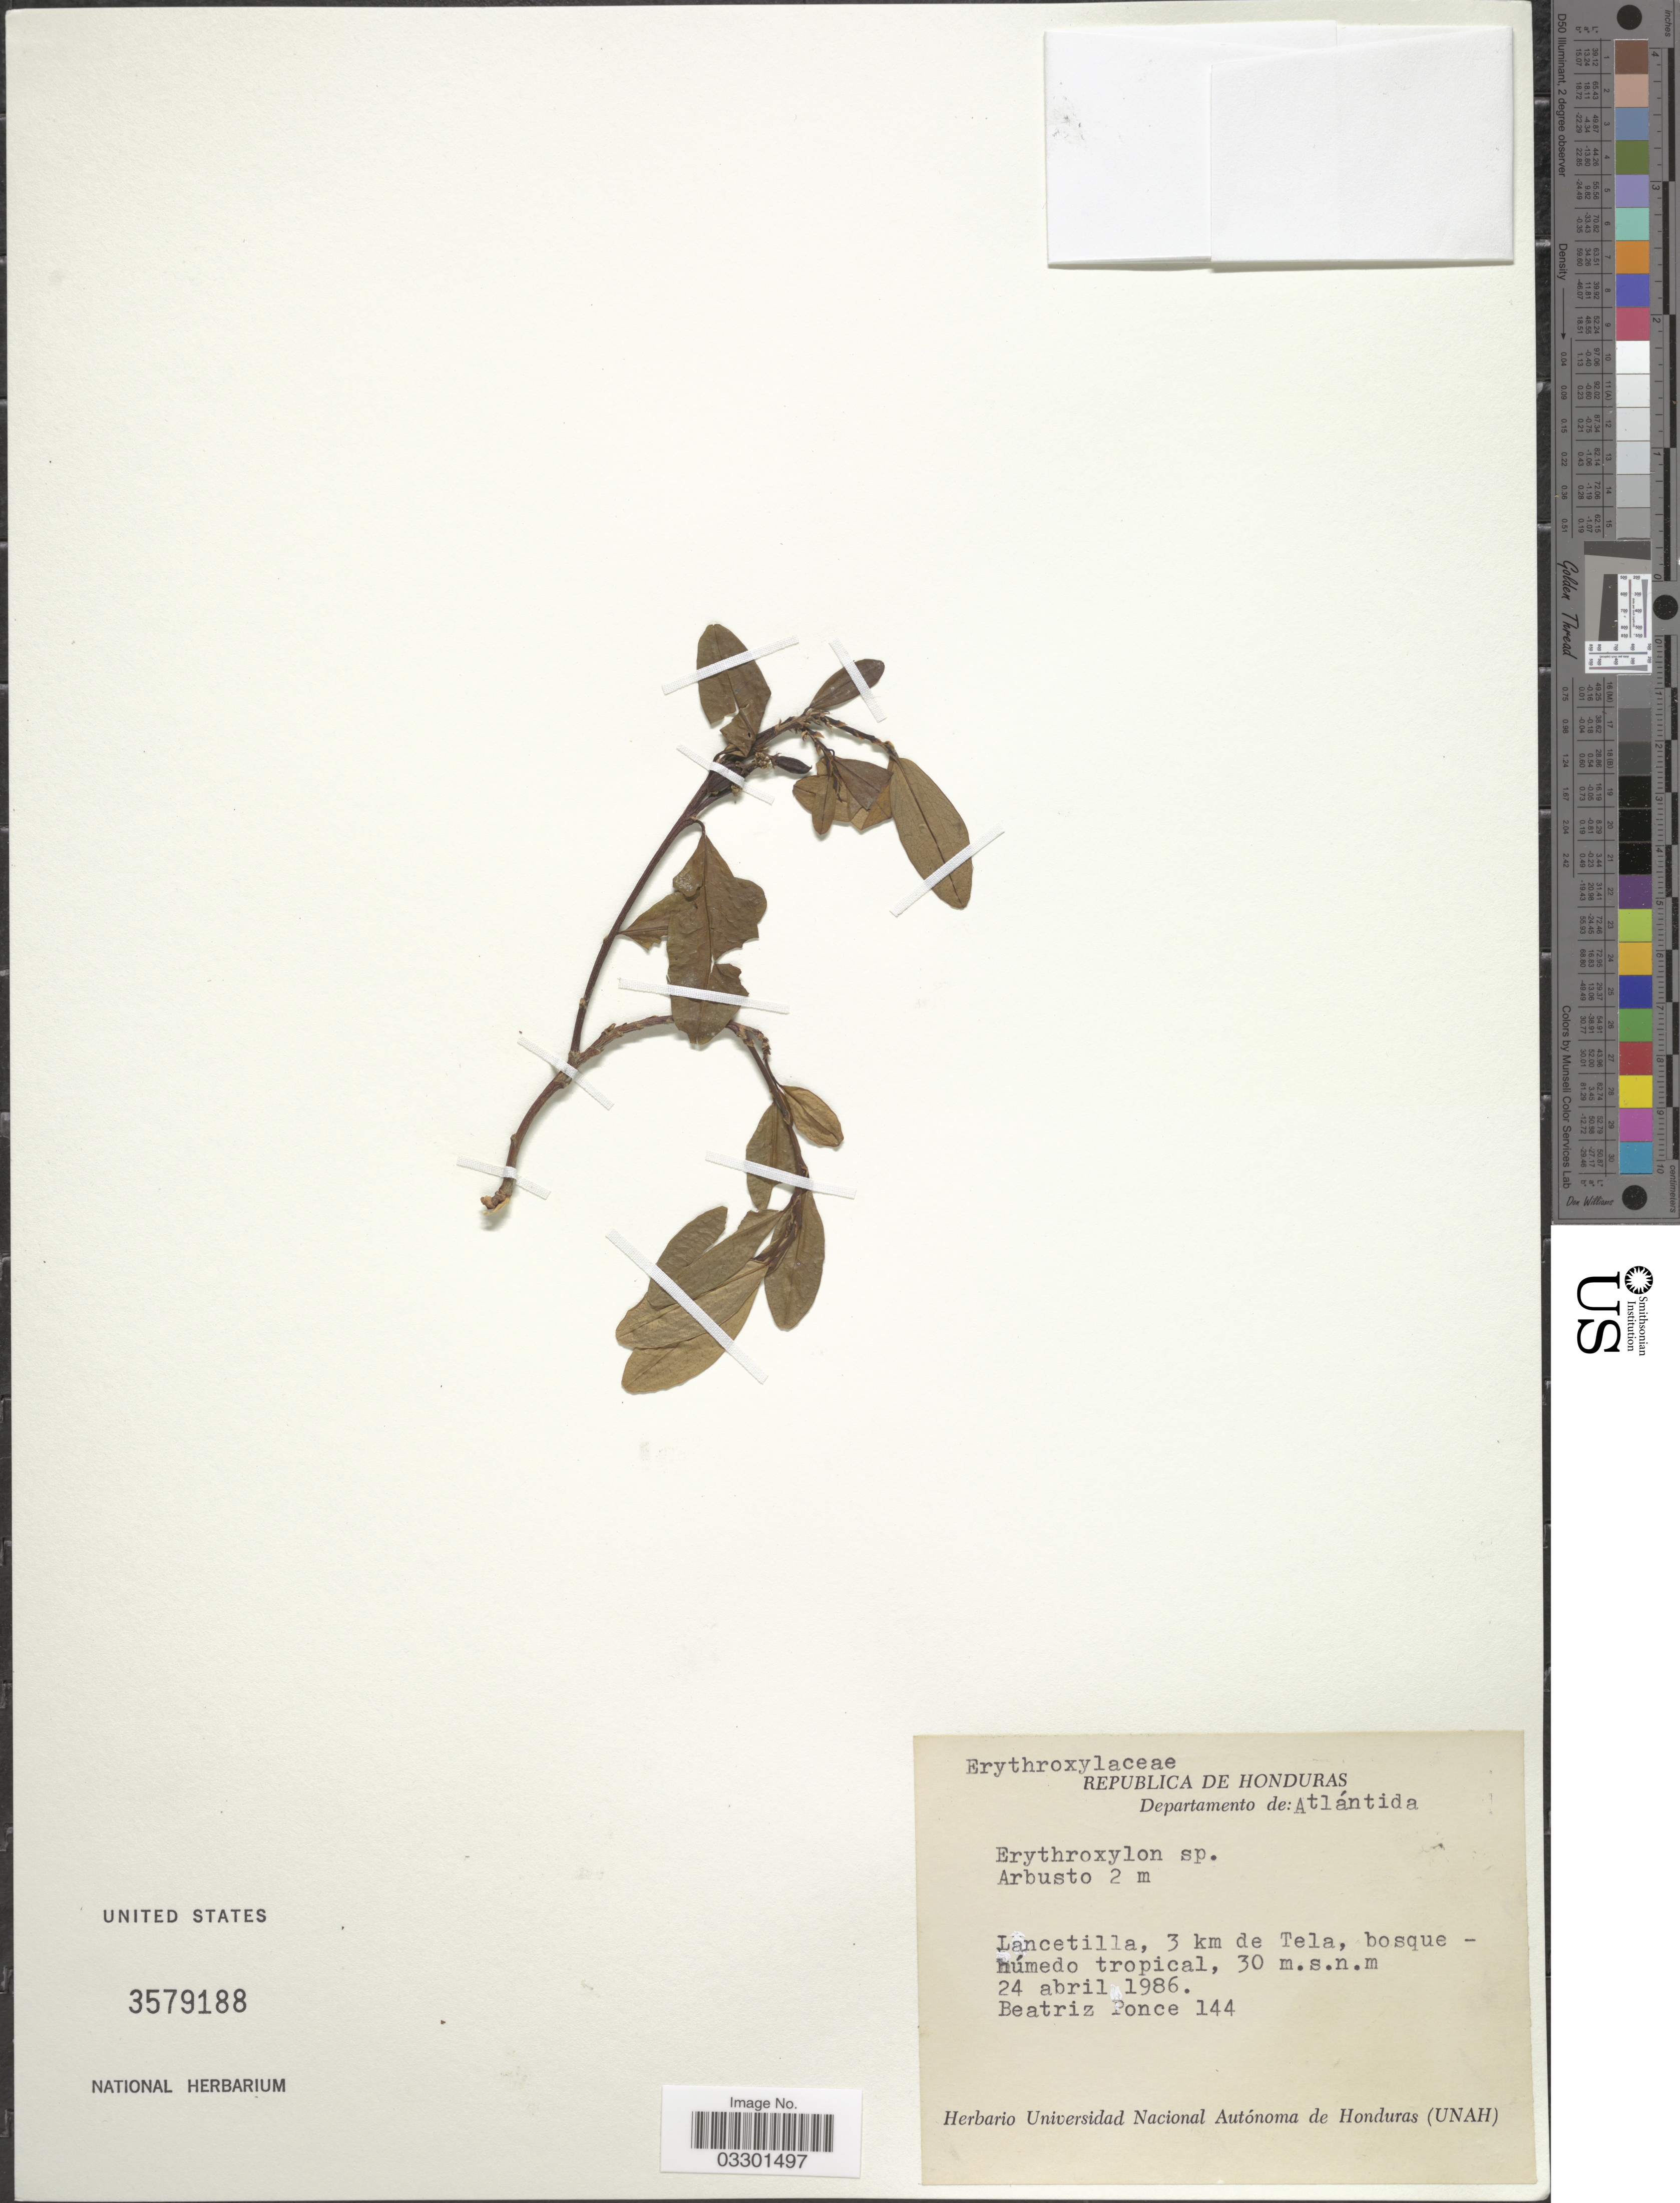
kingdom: Plantae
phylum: Tracheophyta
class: Magnoliopsida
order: Malpighiales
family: Erythroxylaceae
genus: Erythroxylum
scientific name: Erythroxylum sp.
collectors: B. Ponce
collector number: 144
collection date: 1986-04-24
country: Honduras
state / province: Atlántida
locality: Departamento de: Atlántida. Lancetilla, 3 km de Tela.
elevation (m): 30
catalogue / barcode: US 3579188